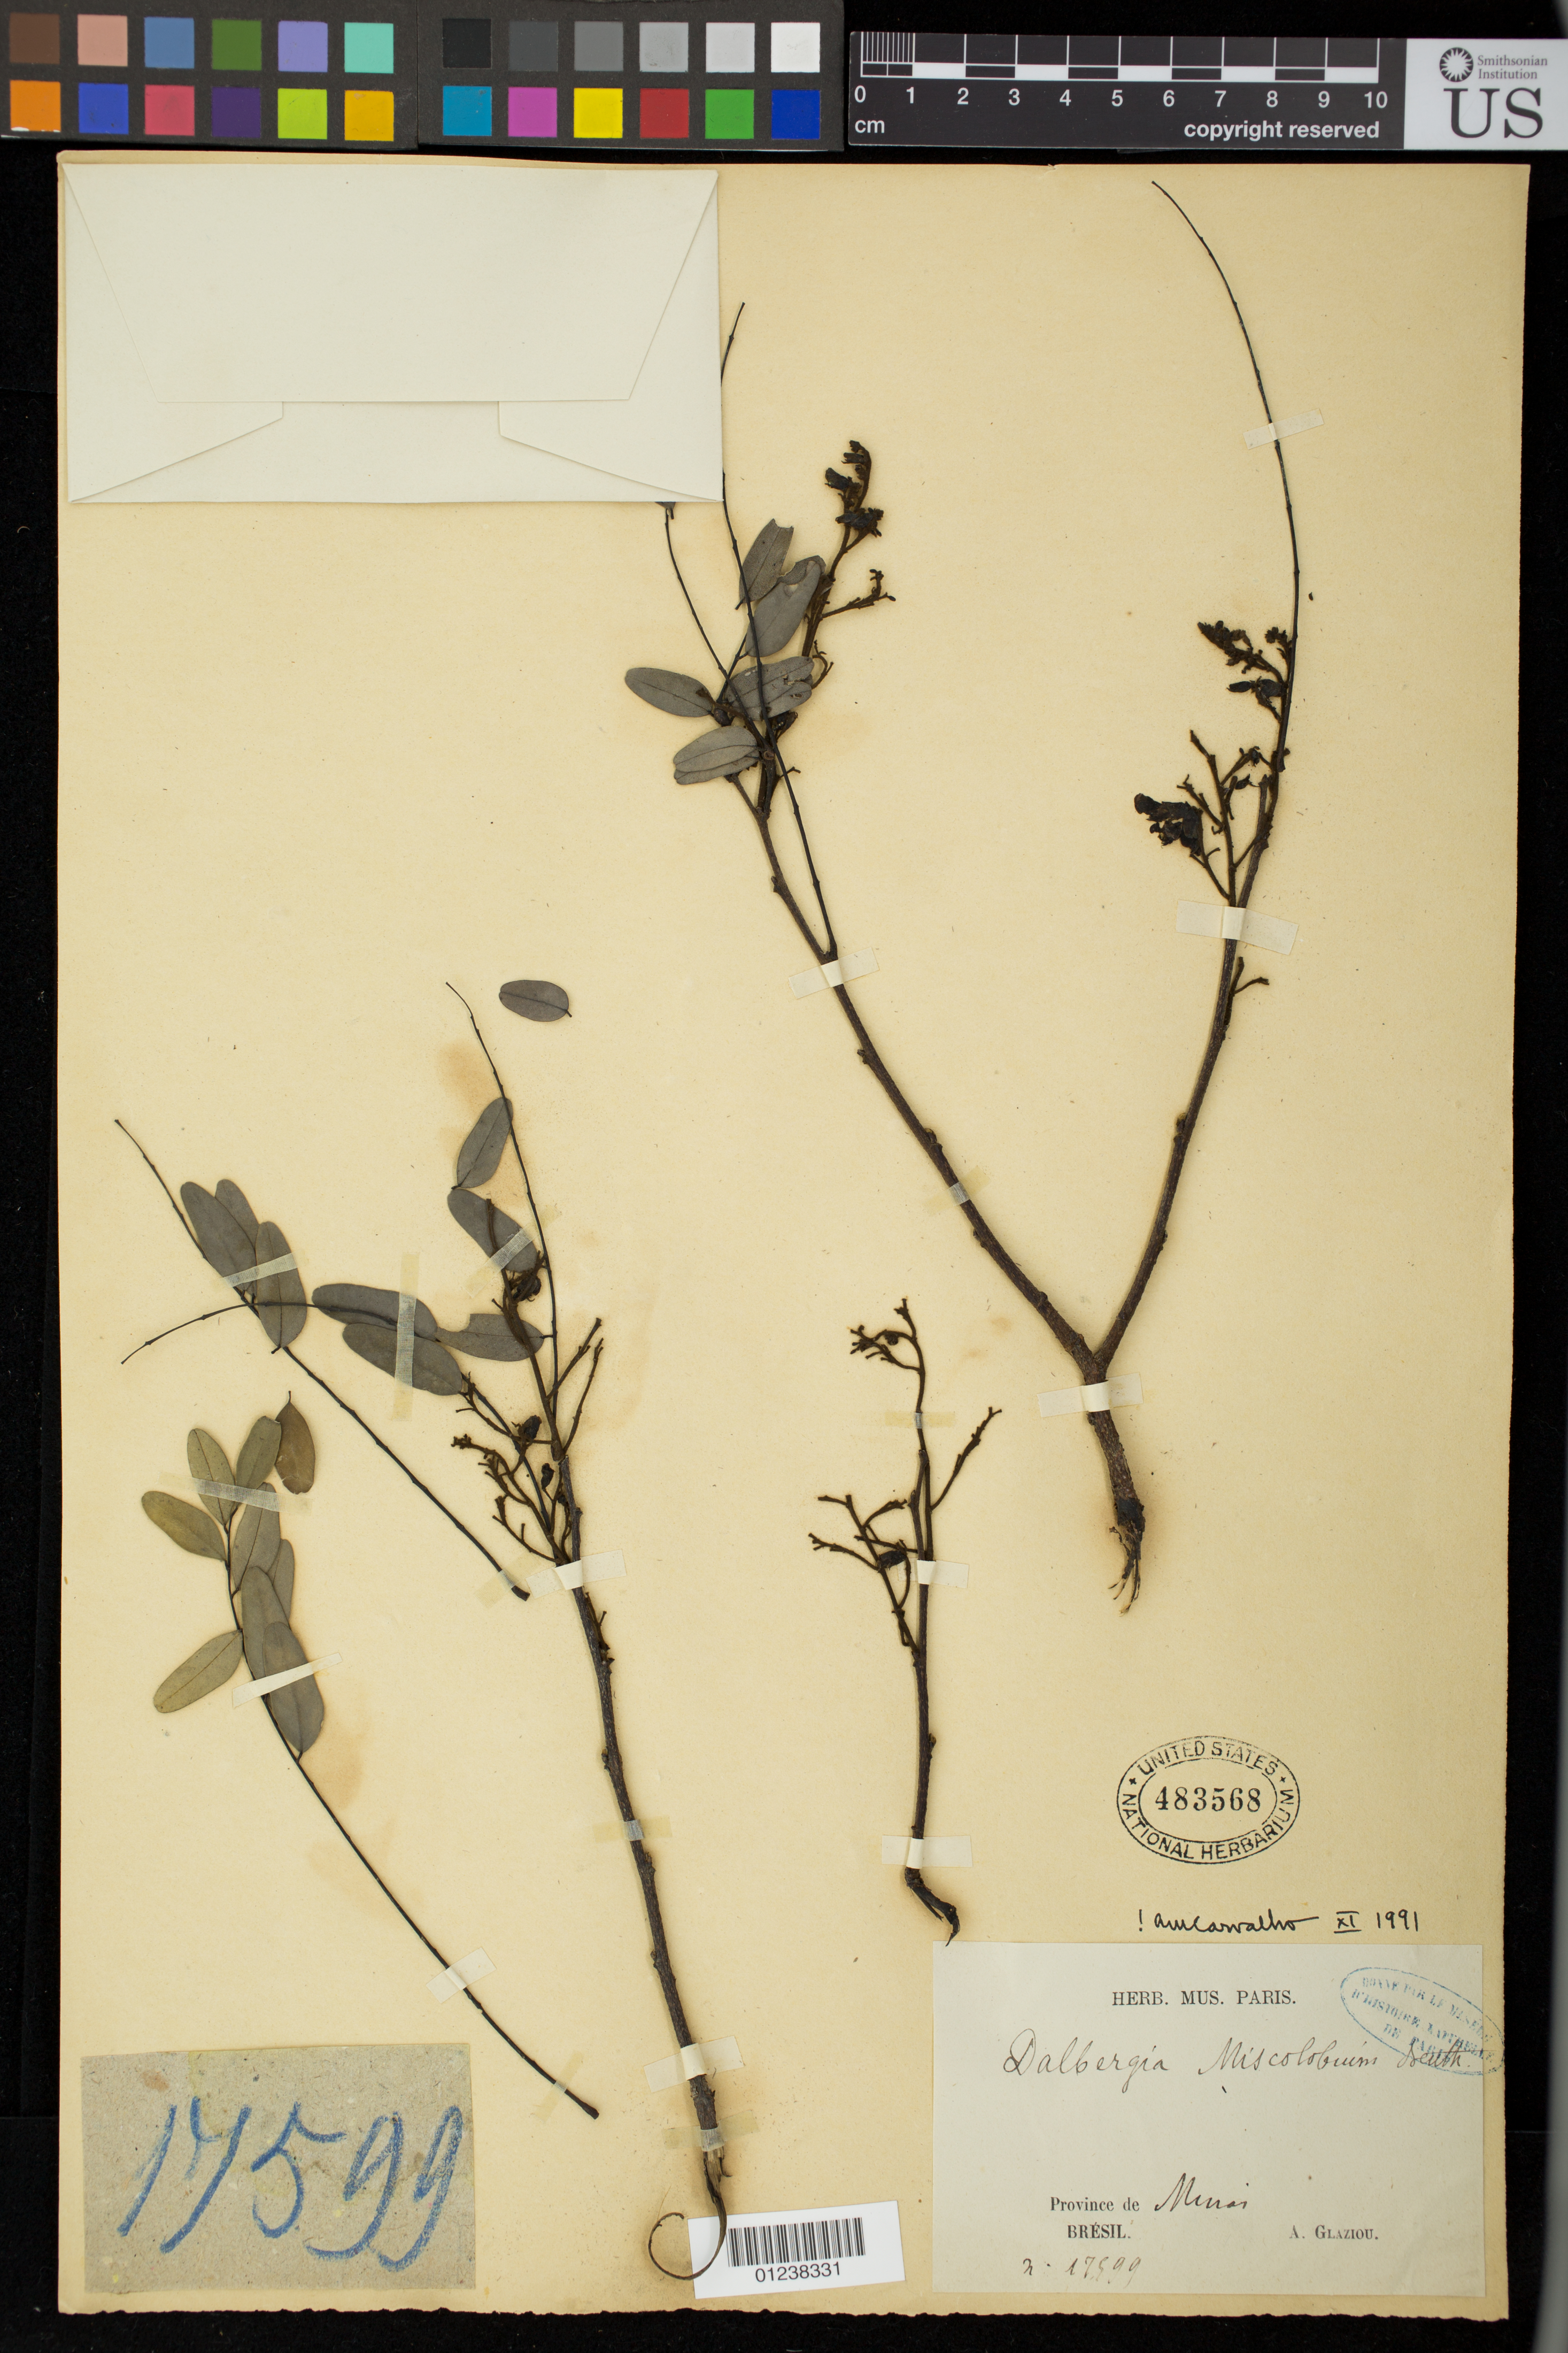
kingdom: Plantae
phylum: Tracheophyta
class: Magnoliopsida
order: Fabales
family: Fabaceae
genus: Dalbergia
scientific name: Dalbergia miscolobium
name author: Benth.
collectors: A. F. M. Glaziou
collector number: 17599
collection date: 1891-01-07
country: Brazil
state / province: Minas Gerais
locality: Morro do Tires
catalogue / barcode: US 483568